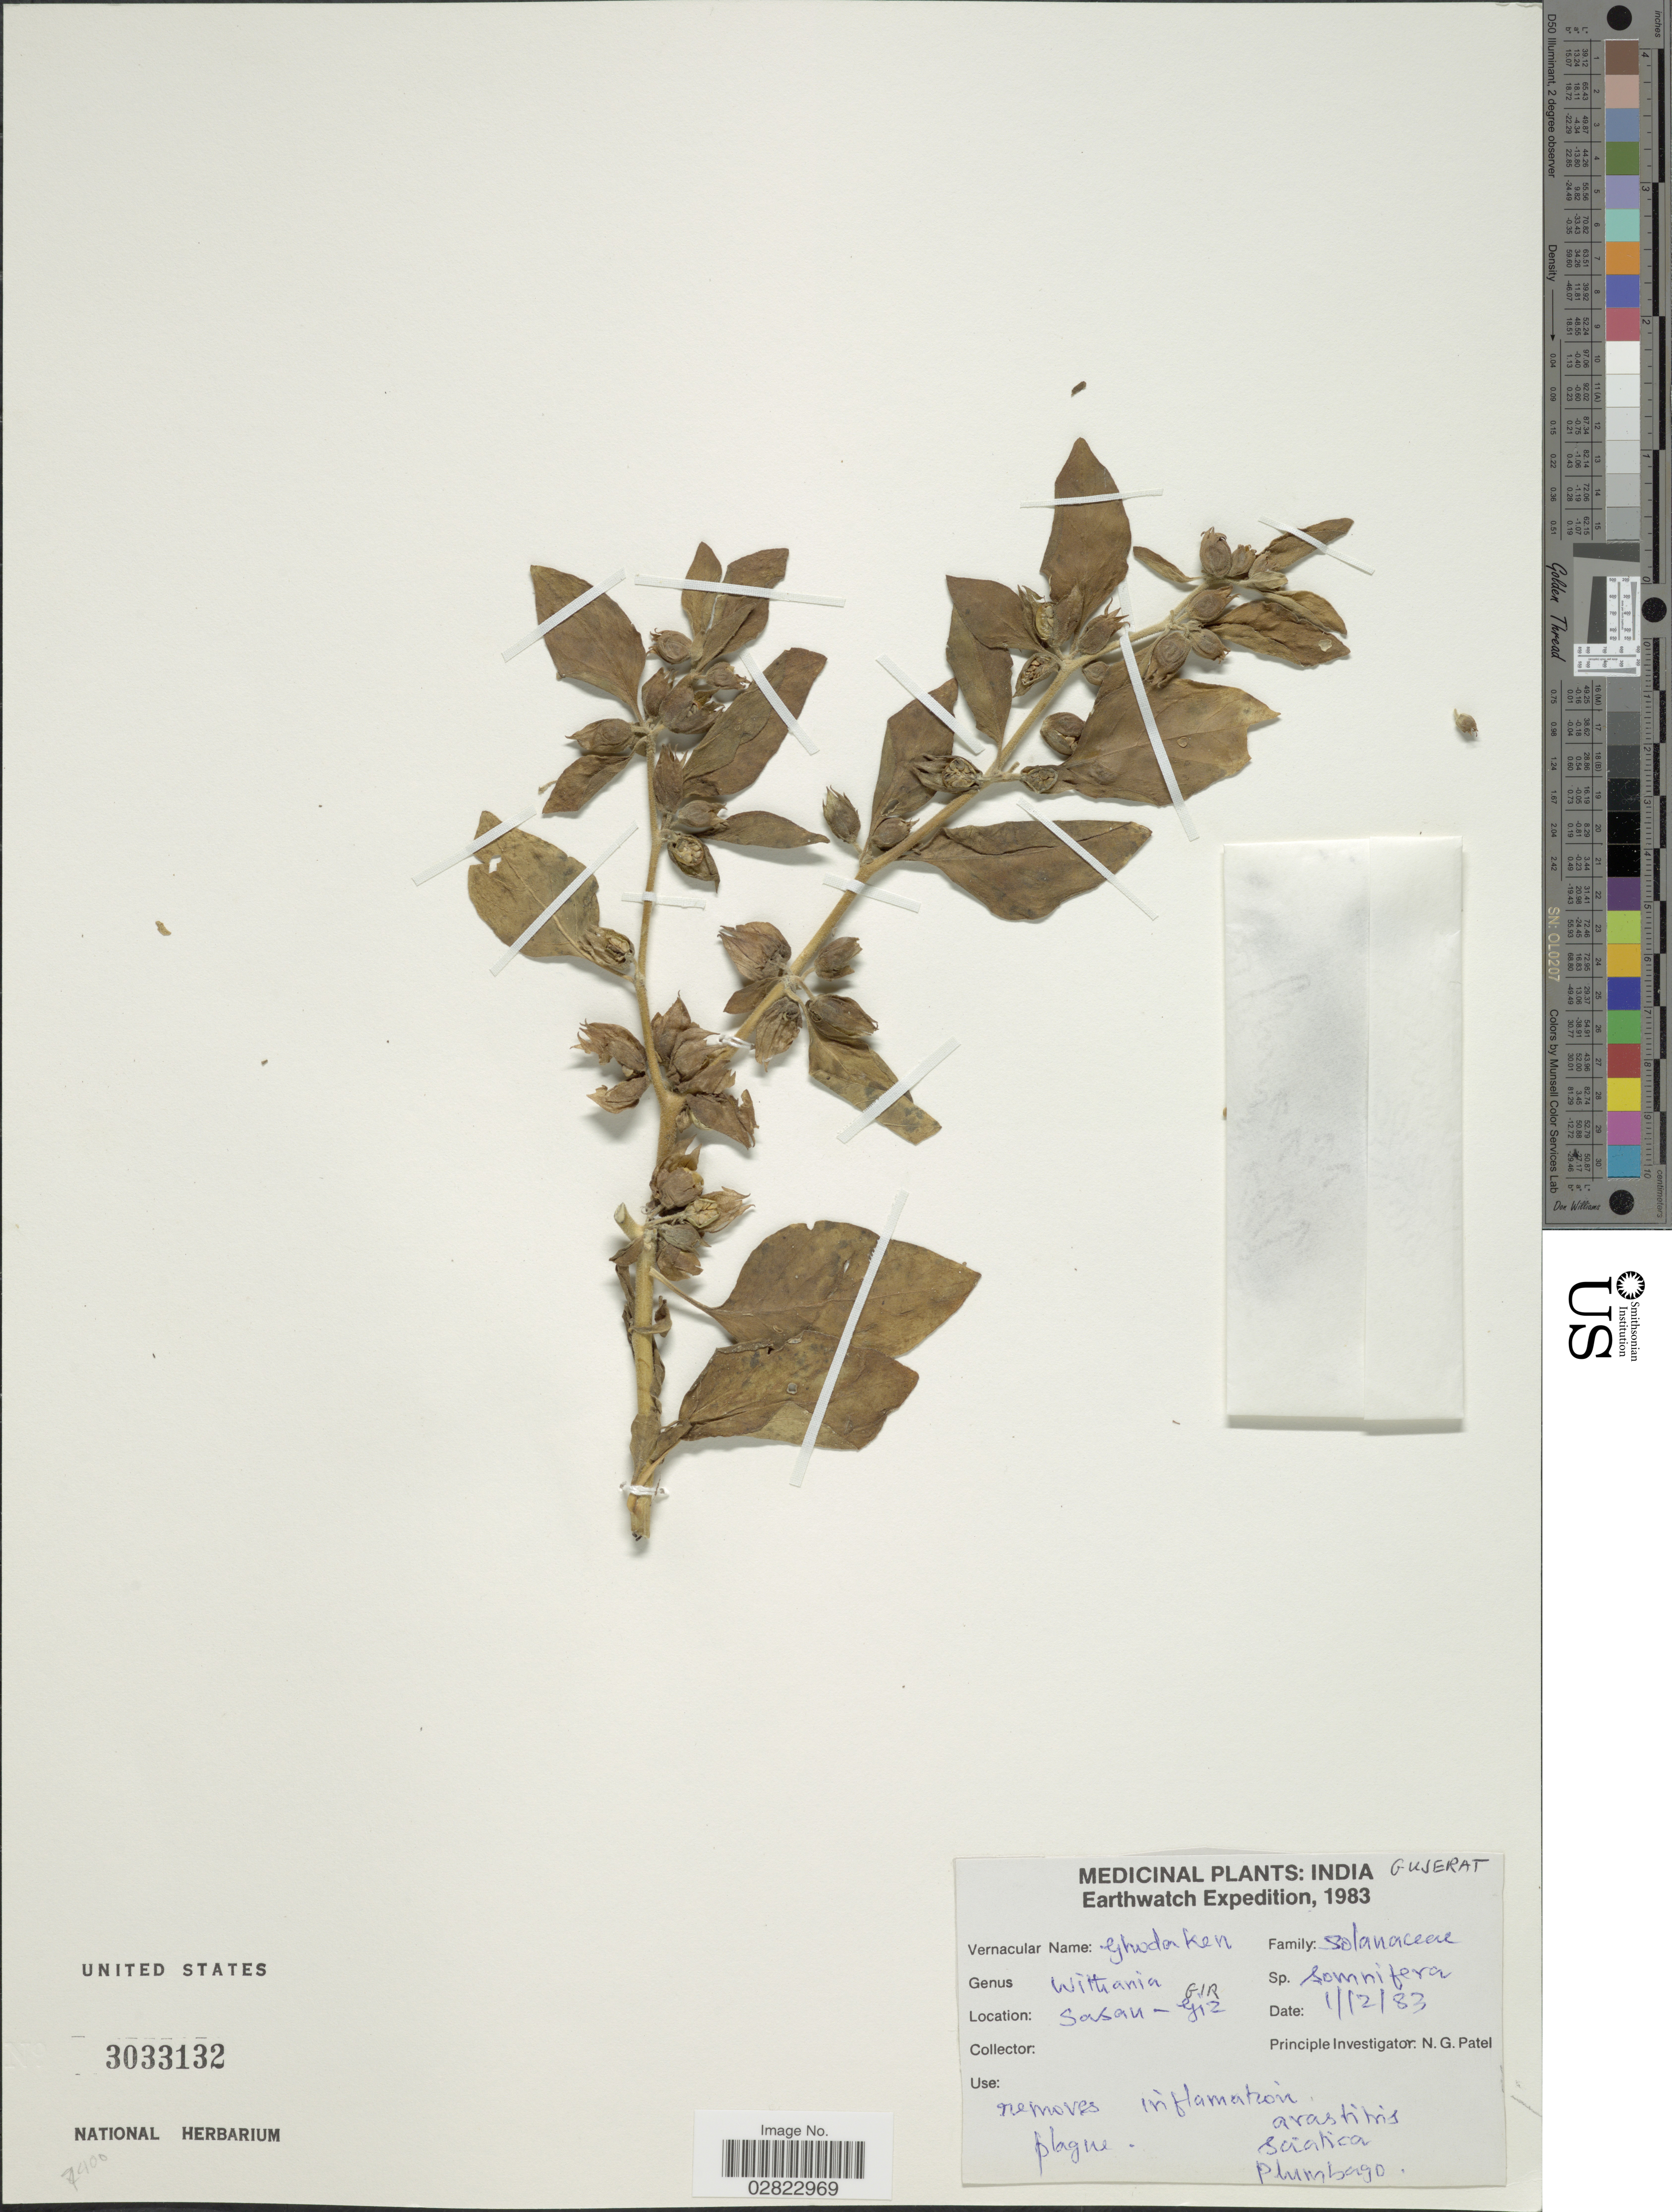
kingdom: Plantae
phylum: Tracheophyta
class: Magnoliopsida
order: Solanales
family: Solanaceae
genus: Withania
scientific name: Withania somnifera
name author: (L.) Dunal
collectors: Earthwatch Expedition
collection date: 1983-12-01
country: India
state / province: Gujarat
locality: Gujerat. Sasan - GIR.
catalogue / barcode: US 3033132